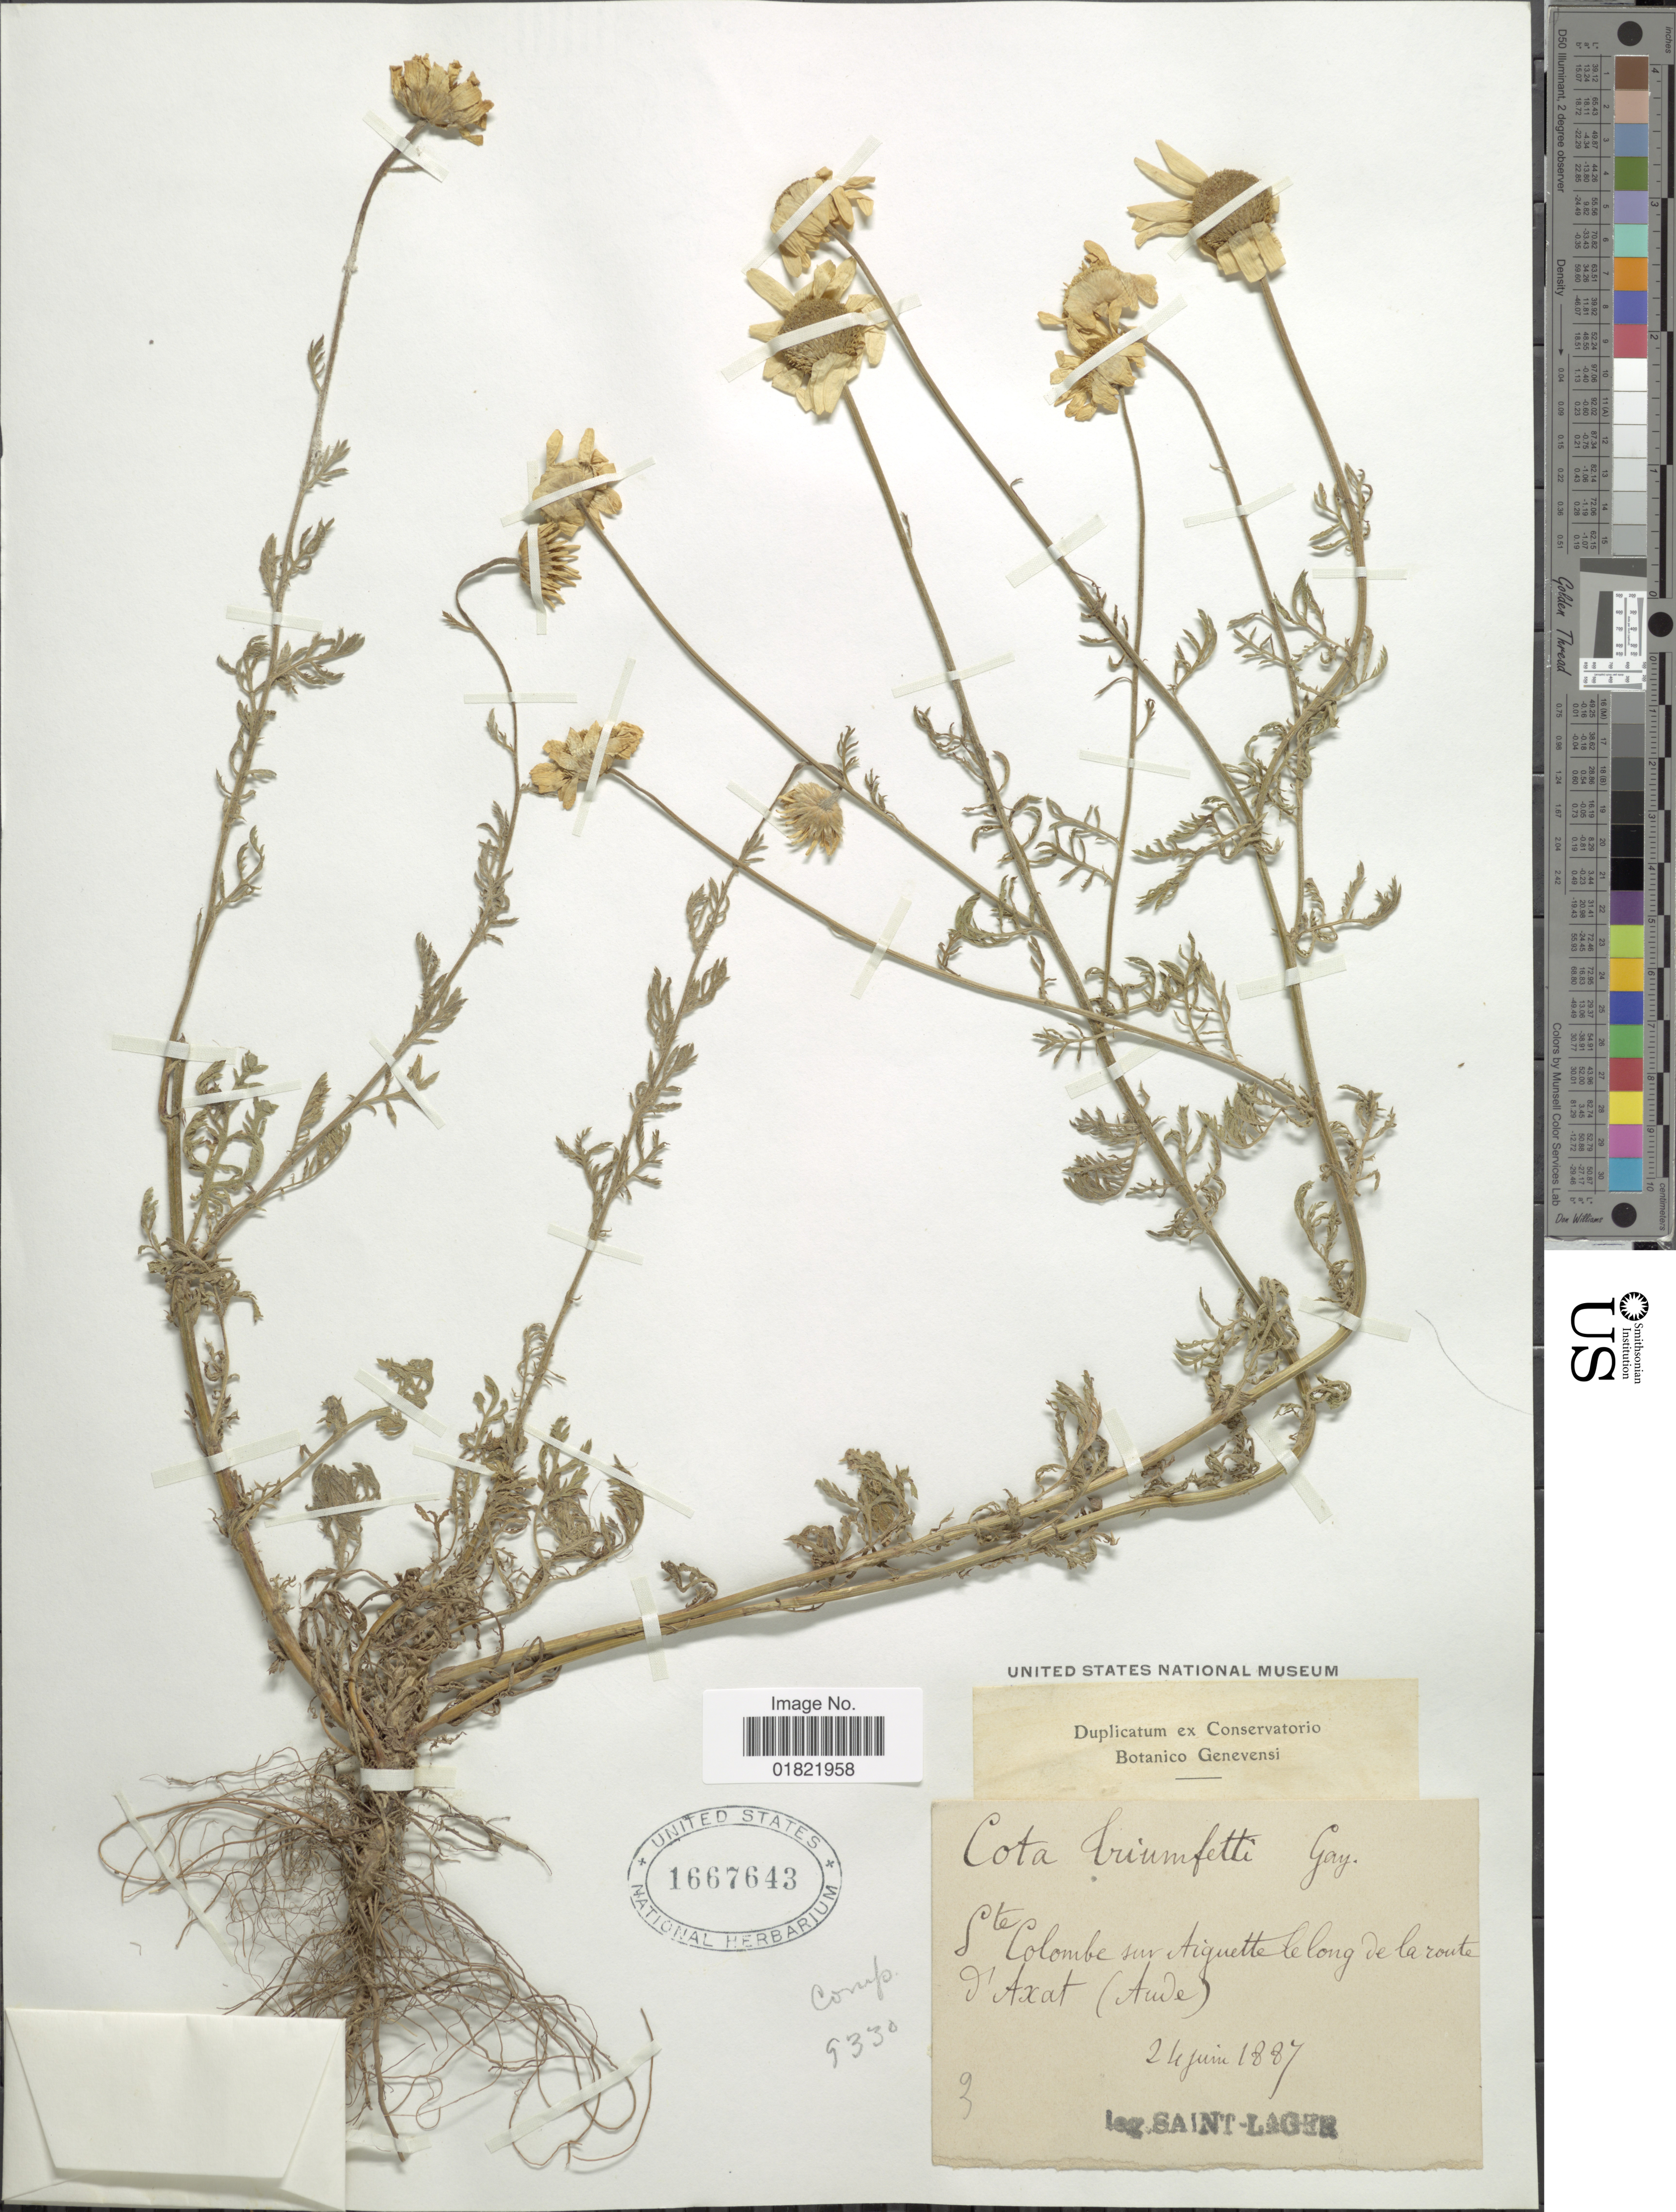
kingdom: Plantae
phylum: Tracheophyta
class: Magnoliopsida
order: Asterales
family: Asteraceae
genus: Anthemis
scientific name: Anthemis triumfetti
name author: (L.) All.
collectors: Saint-Lager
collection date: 1887-06-24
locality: Ste. Colombe sur Atiguette le long de route d Axtat (Atude) [interpreted]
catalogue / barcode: US 1667643